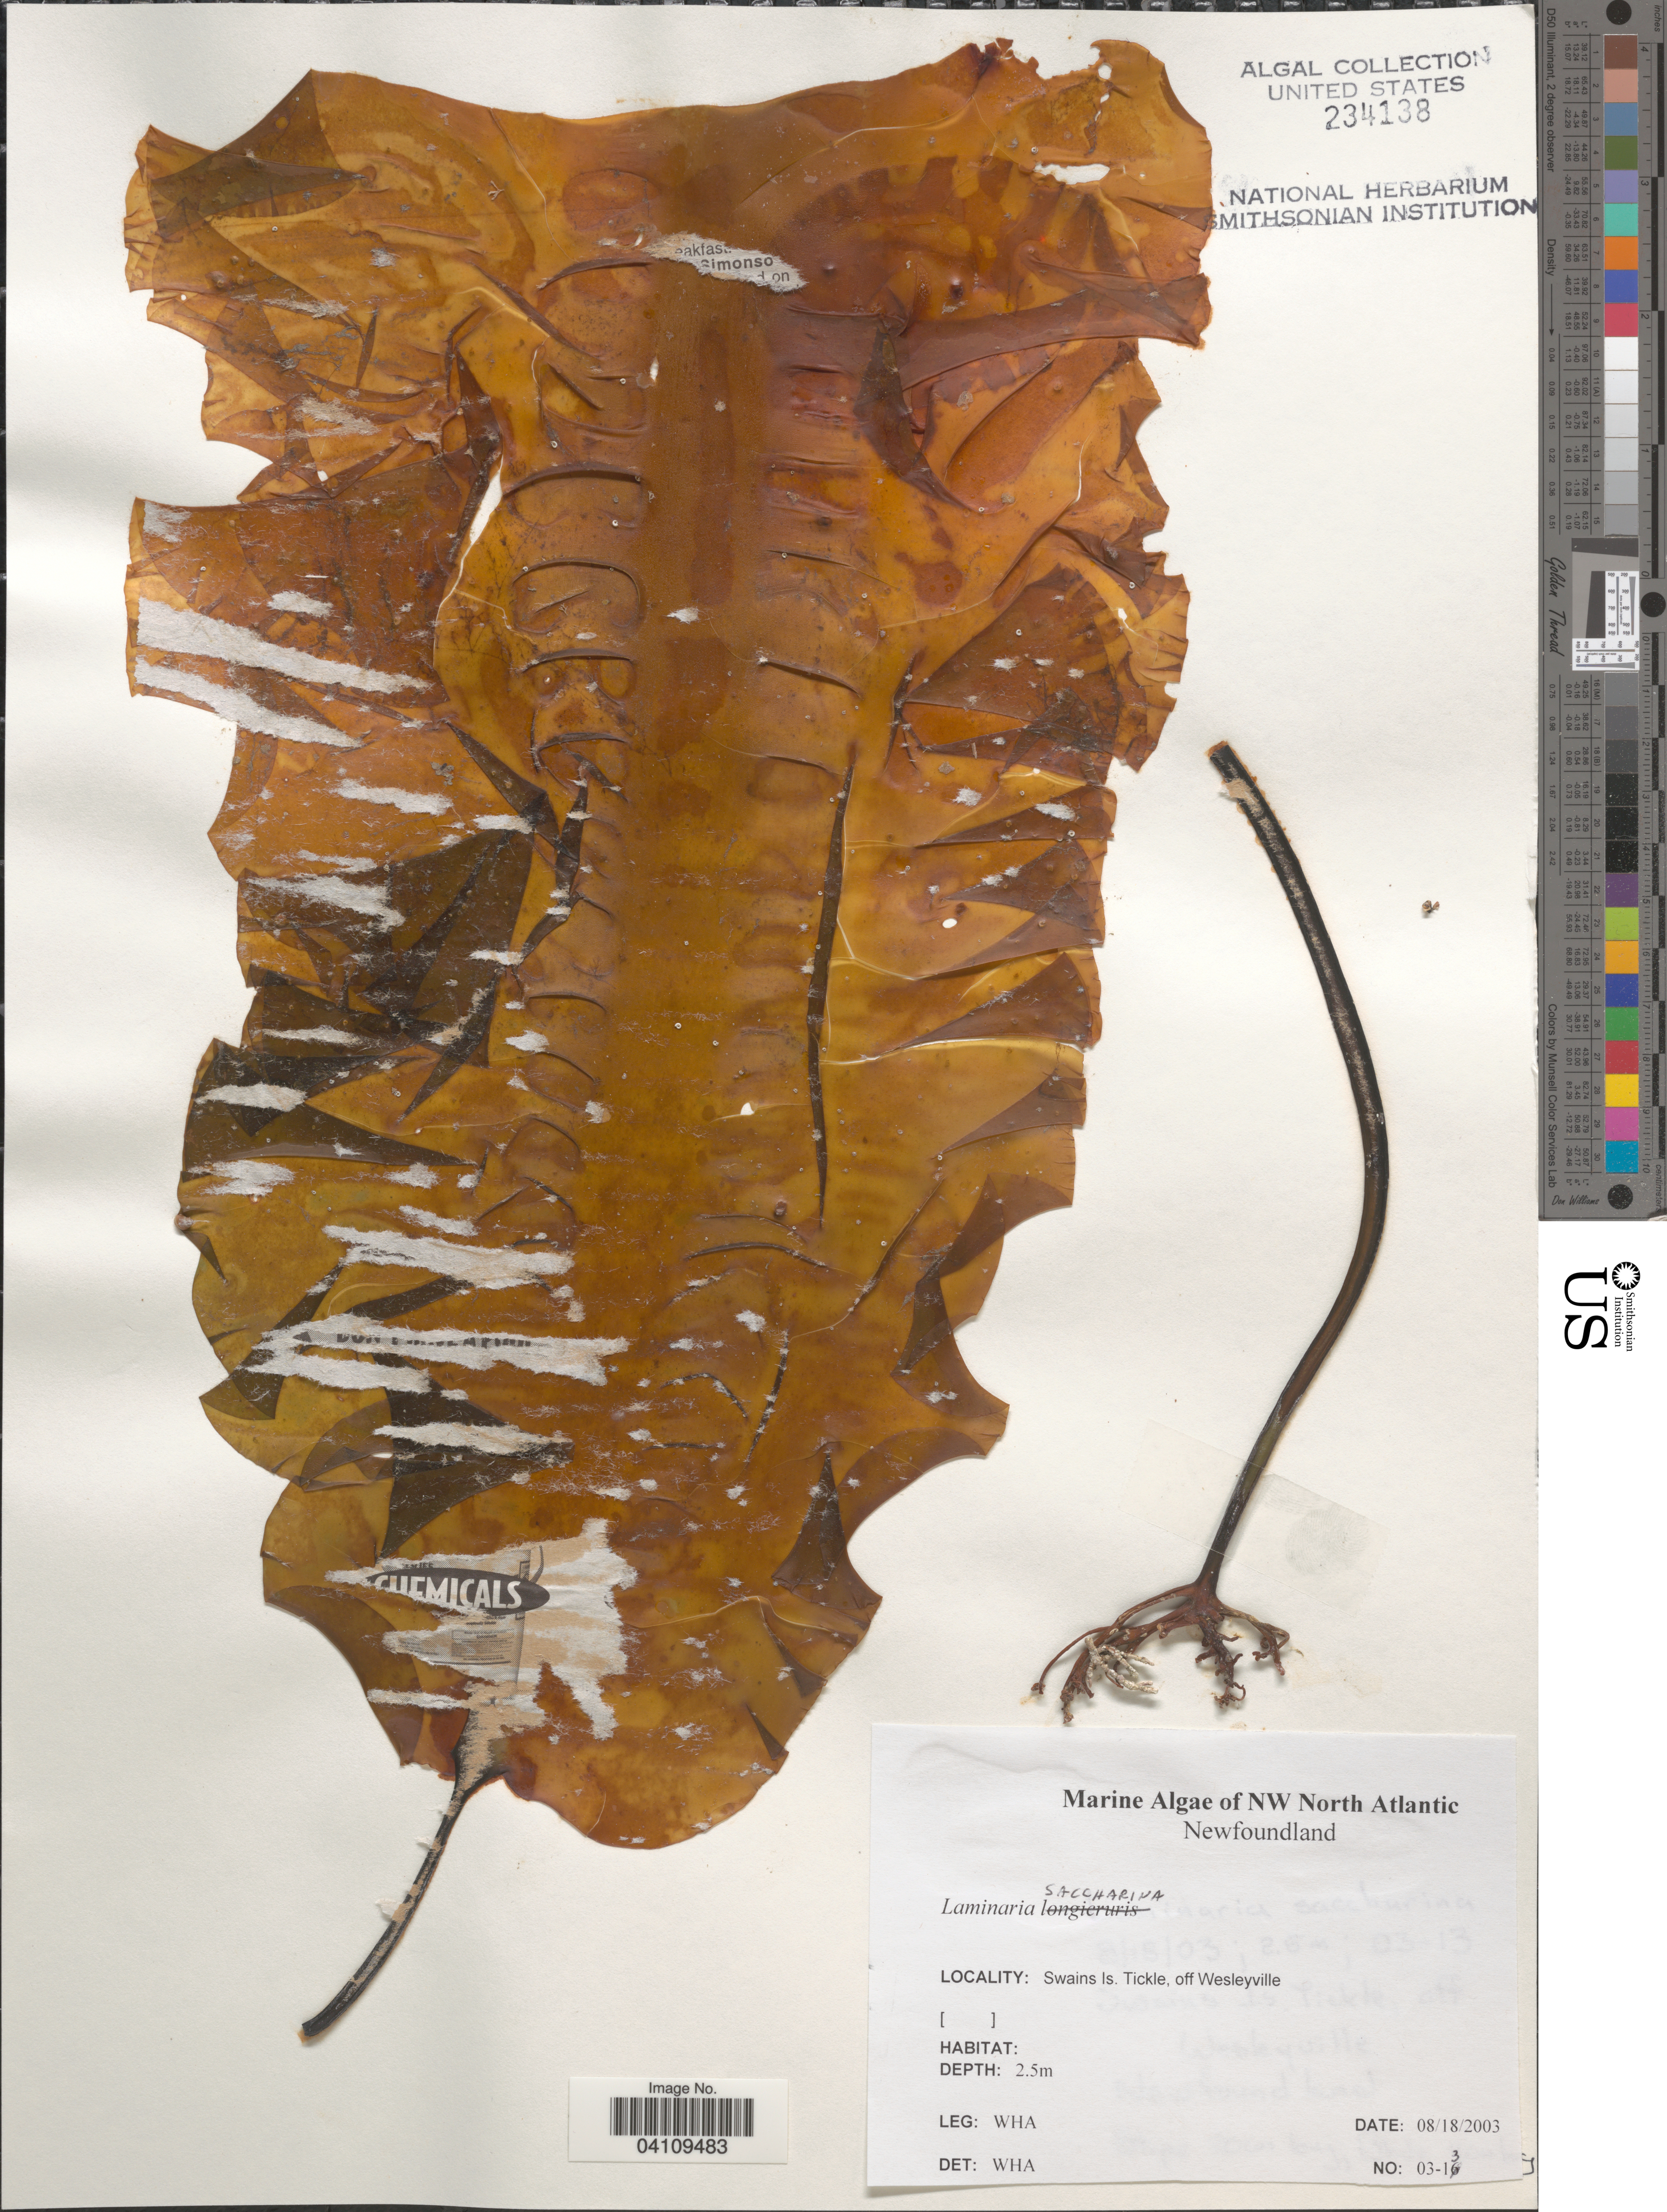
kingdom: Chromista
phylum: Ochrophyta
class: Phaeophyceae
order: Laminariales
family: Laminariaceae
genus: Saccharina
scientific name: Saccharina latissima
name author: C.E. Lane et al.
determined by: Algae name updating Project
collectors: W. H. Adey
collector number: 03-13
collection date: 2003-08-18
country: Canada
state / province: Newfoundland and Labrador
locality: NW North Atlantic. Swains Is. Tickle, off Wesleyville.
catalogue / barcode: US 234138